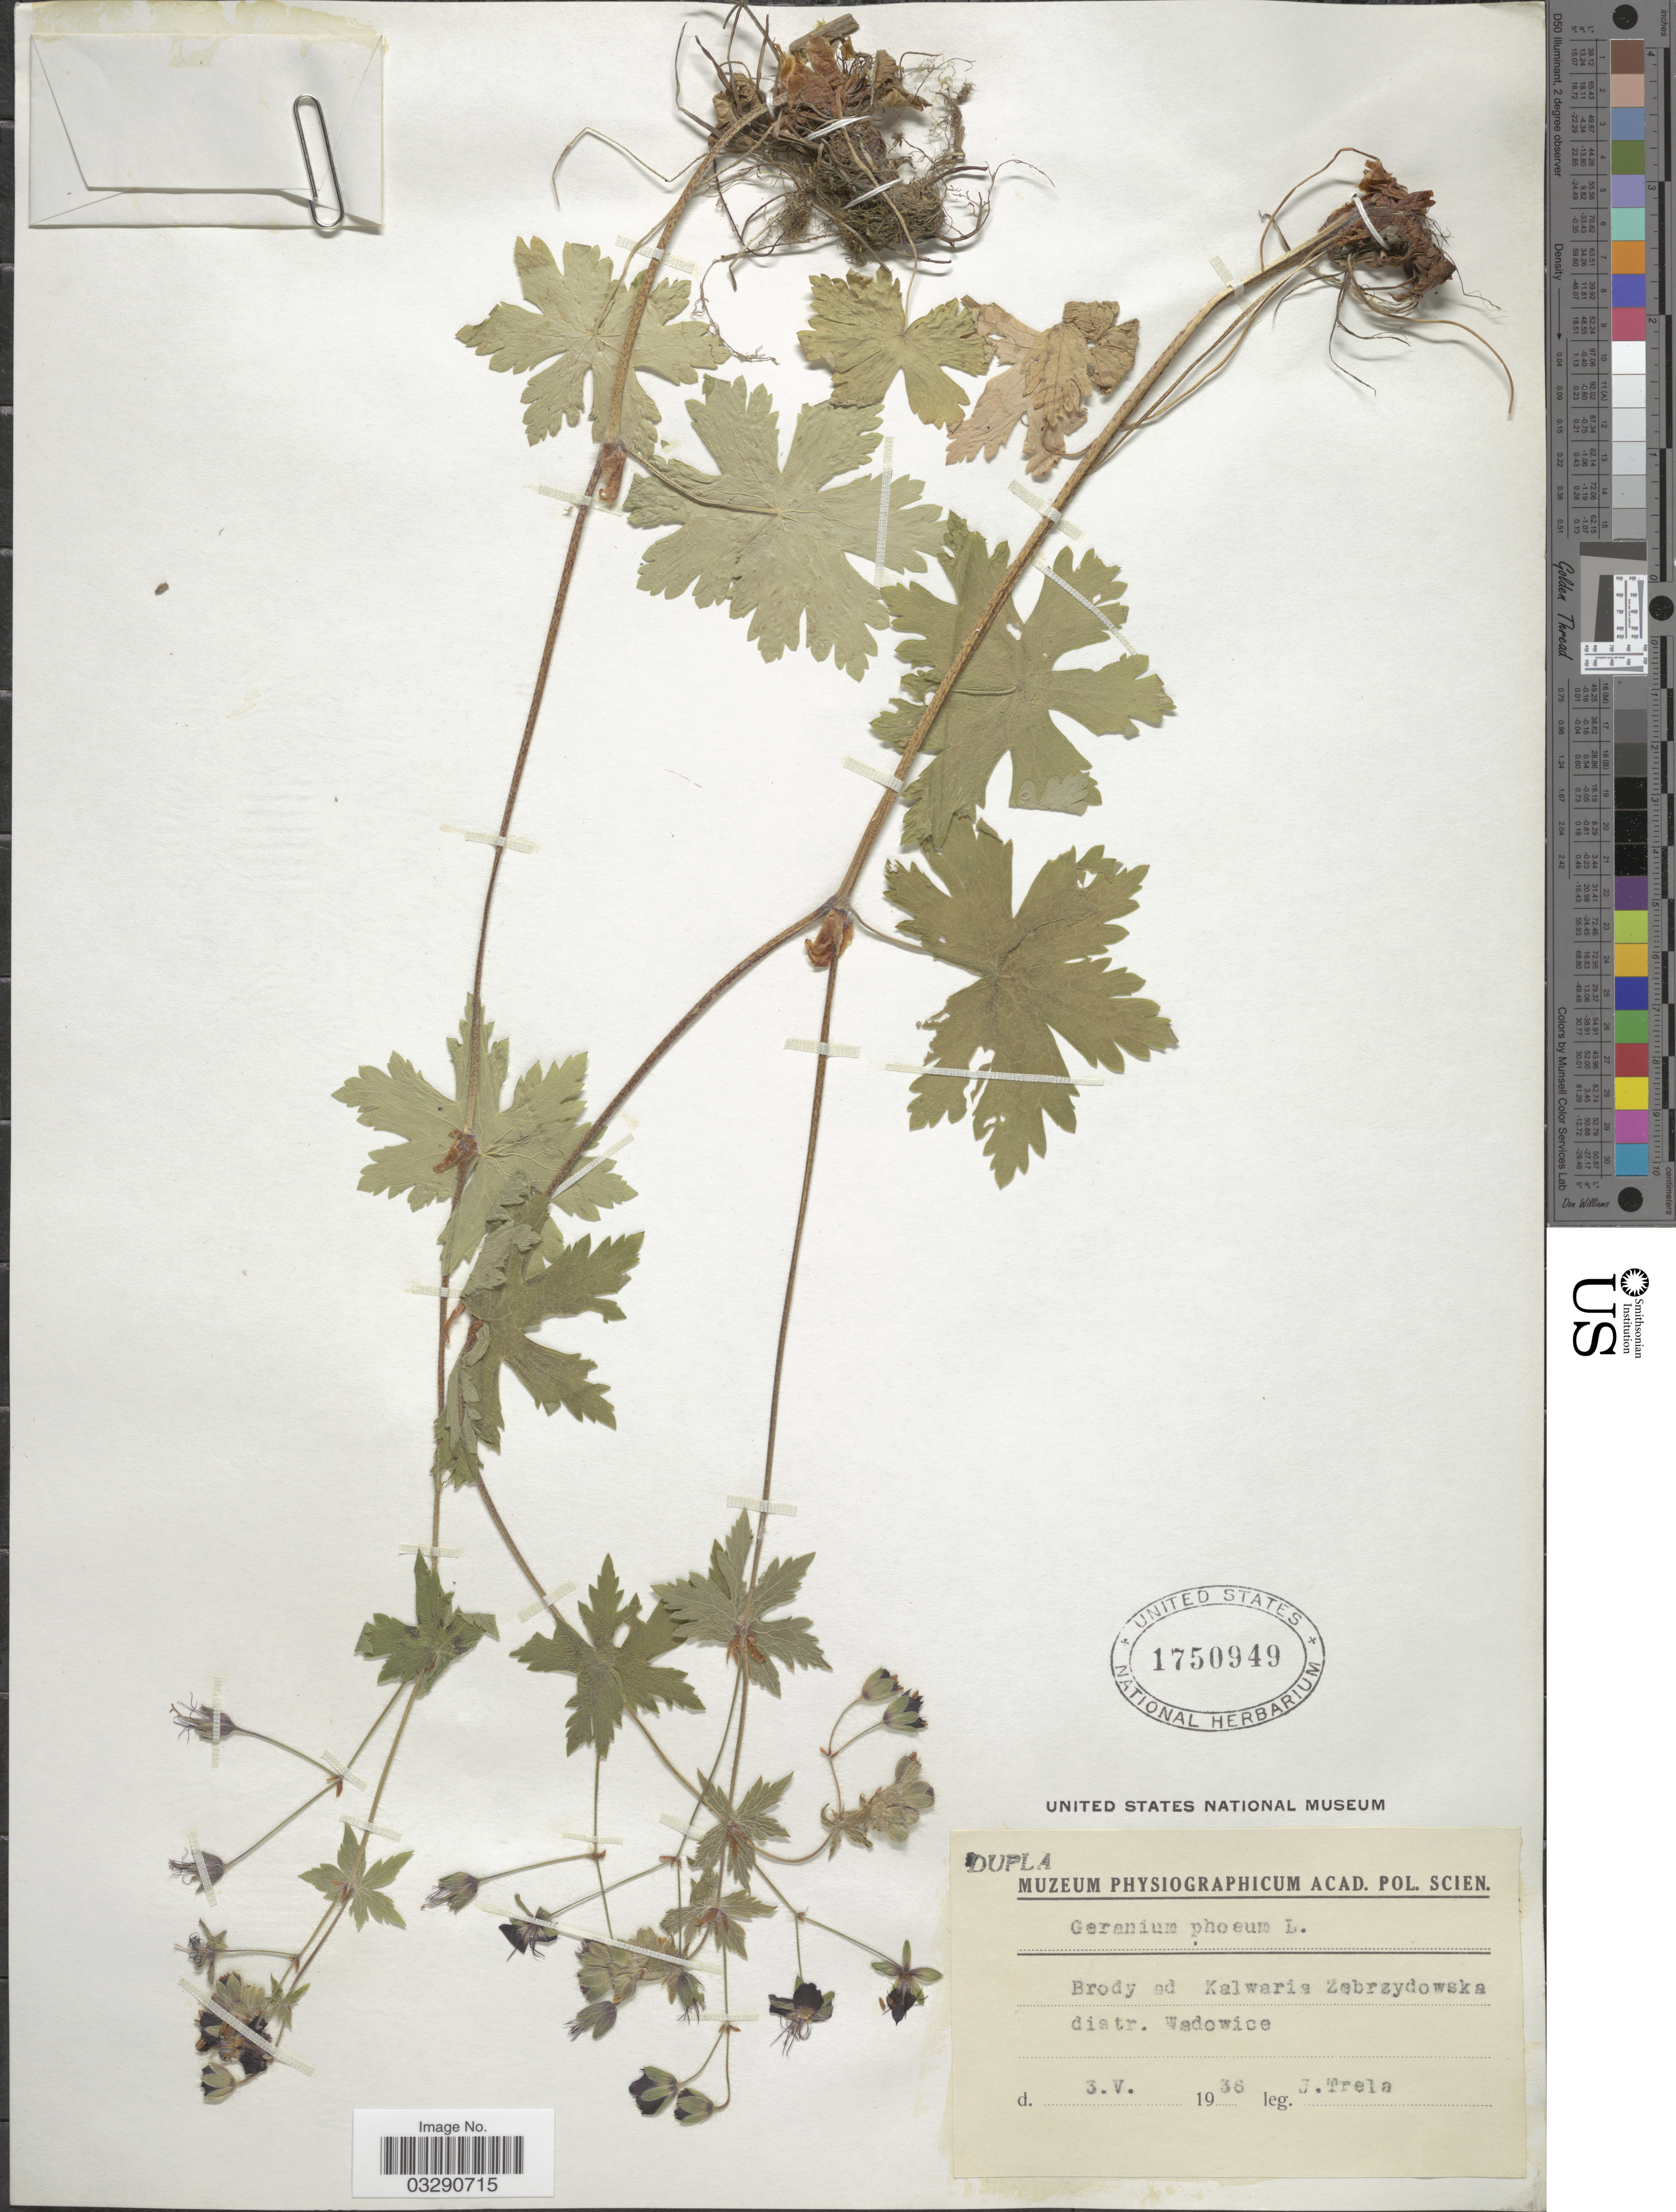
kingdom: Plantae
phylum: Tracheophyta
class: Magnoliopsida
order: Geraniales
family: Geraniaceae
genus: Geranium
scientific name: Geranium phaeum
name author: L.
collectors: J. Trela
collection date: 1936-05-03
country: Poland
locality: Brody ad Kalwaria Zebrzydowska distr. Wadowice.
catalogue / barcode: US 1750949